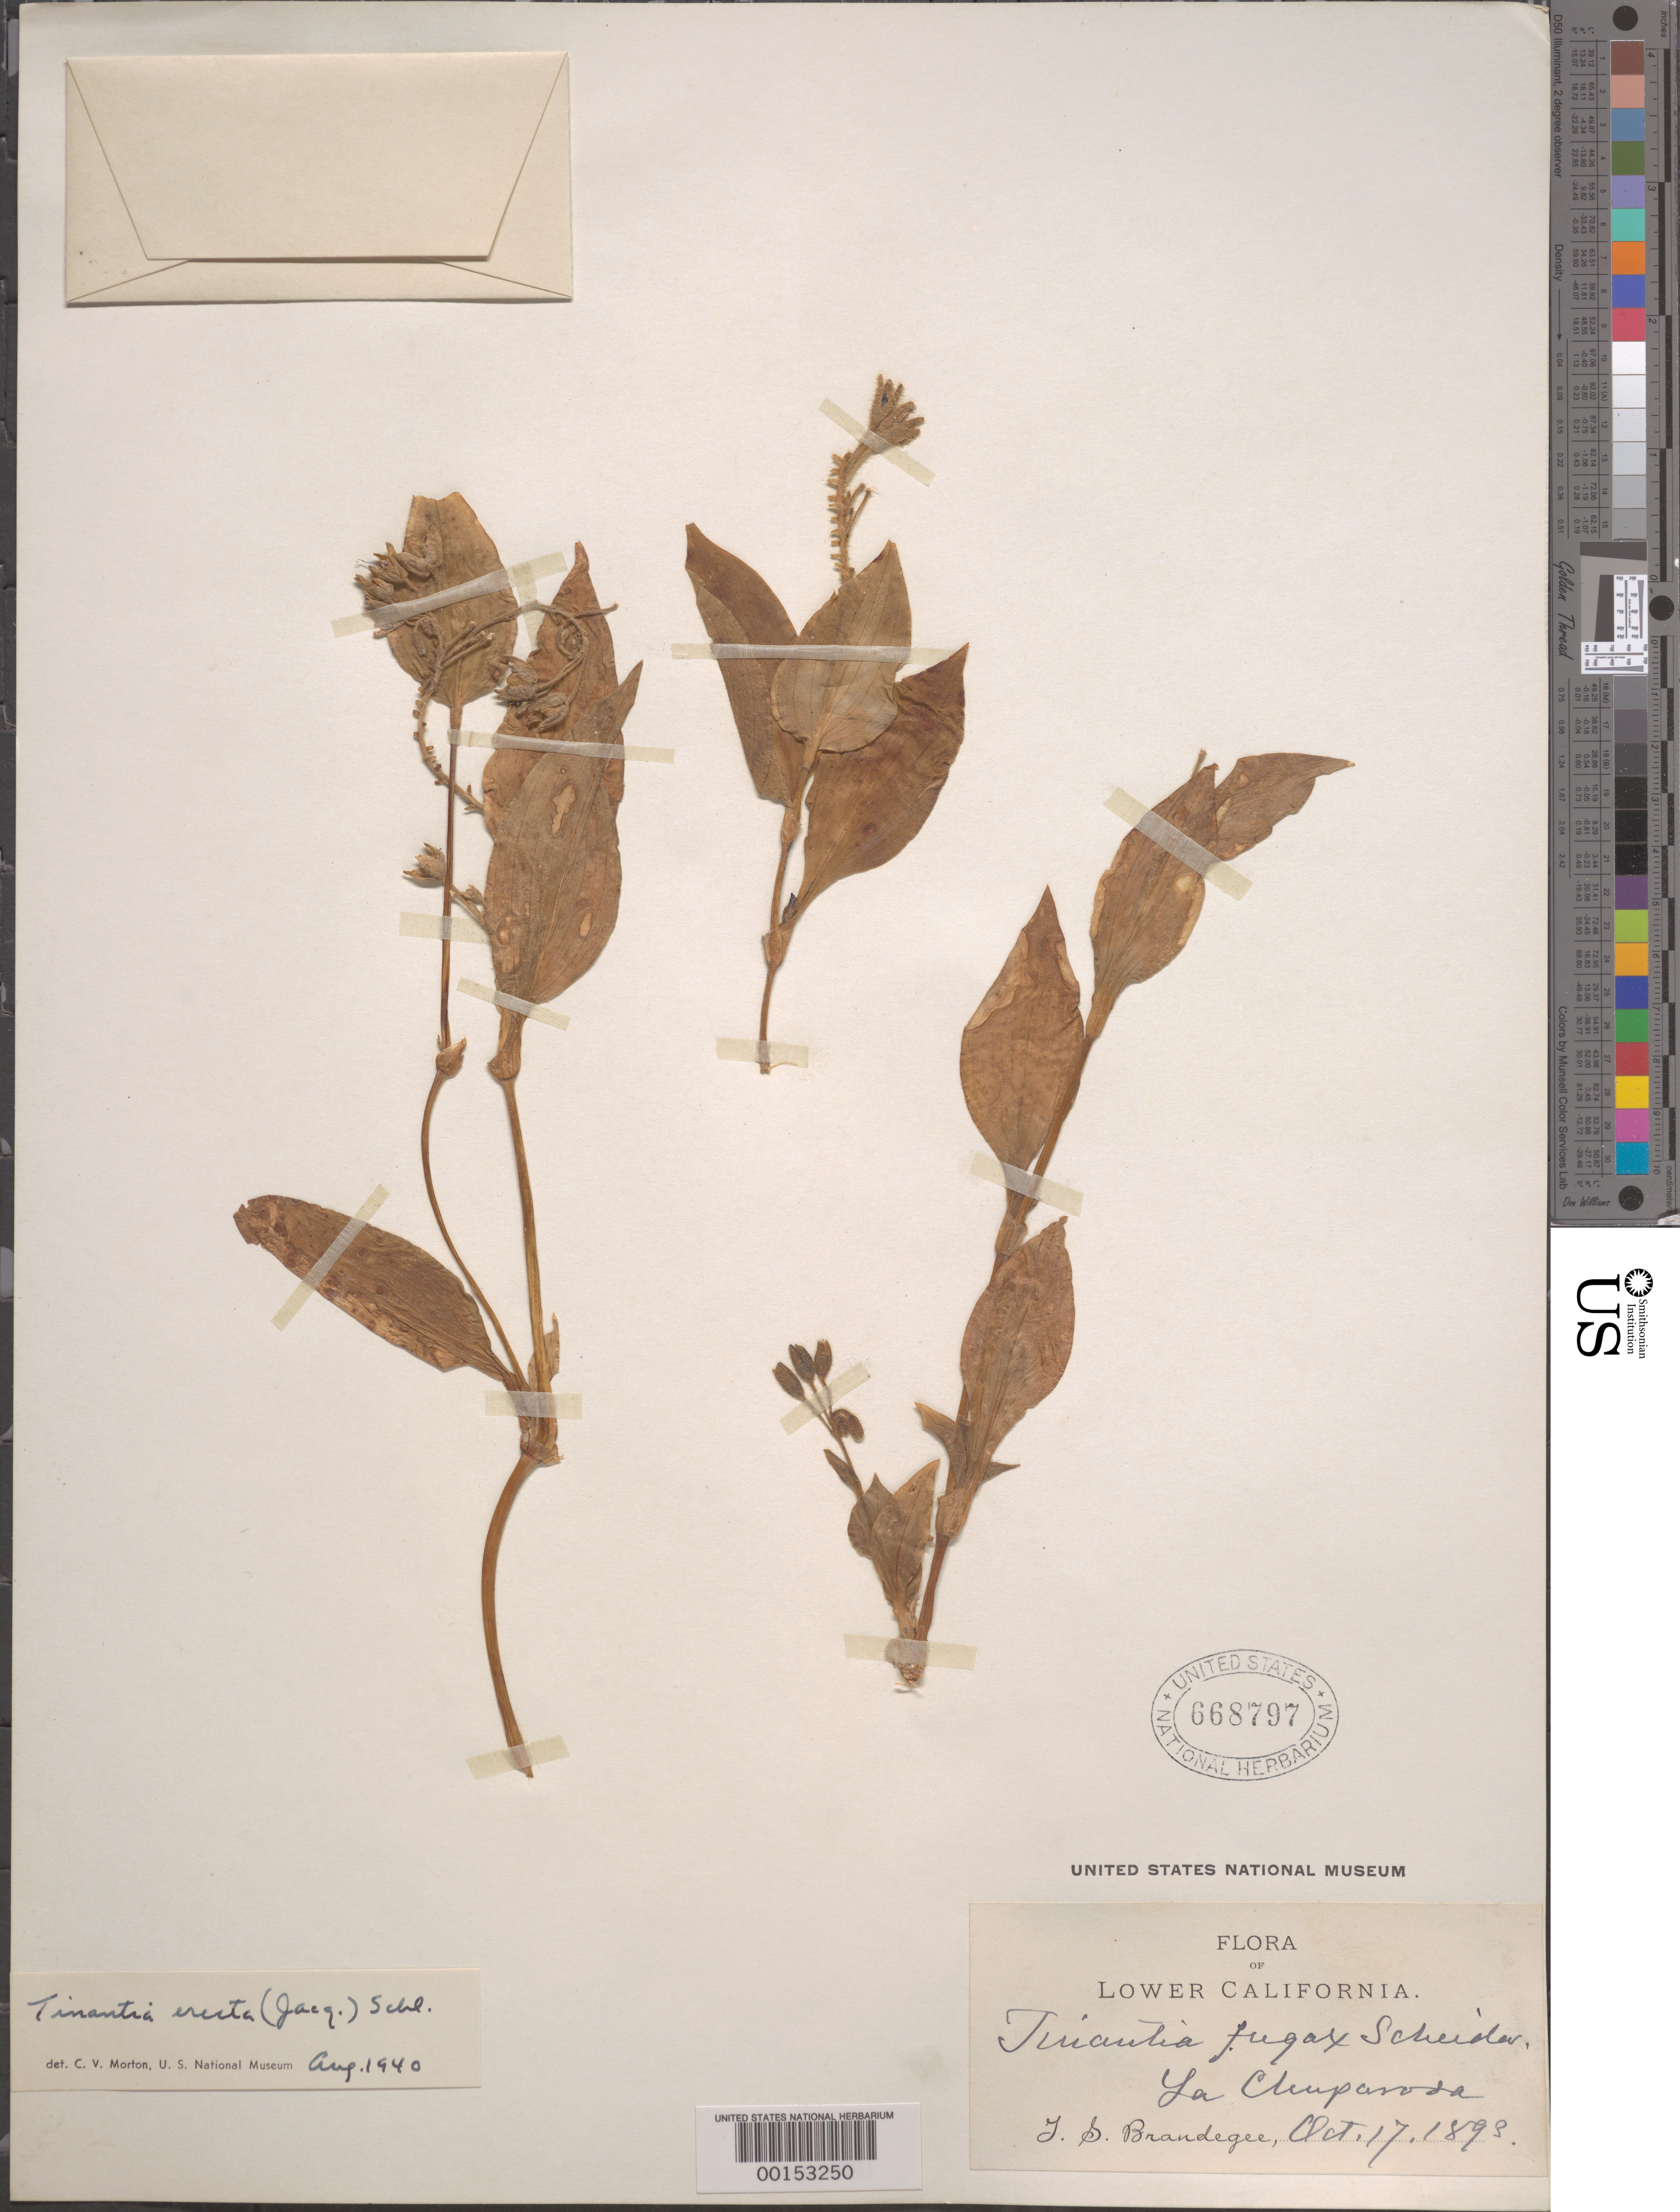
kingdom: Plantae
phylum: Tracheophyta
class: Liliopsida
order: Commelinales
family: Commelinaceae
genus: Tinantia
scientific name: Tinantia modesta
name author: Brandegee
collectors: T. S. Brandegee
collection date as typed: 17 Oct 1893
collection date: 1893-10-17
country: Mexico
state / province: Baja California Norte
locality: La Chupasoda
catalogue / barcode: US 668797